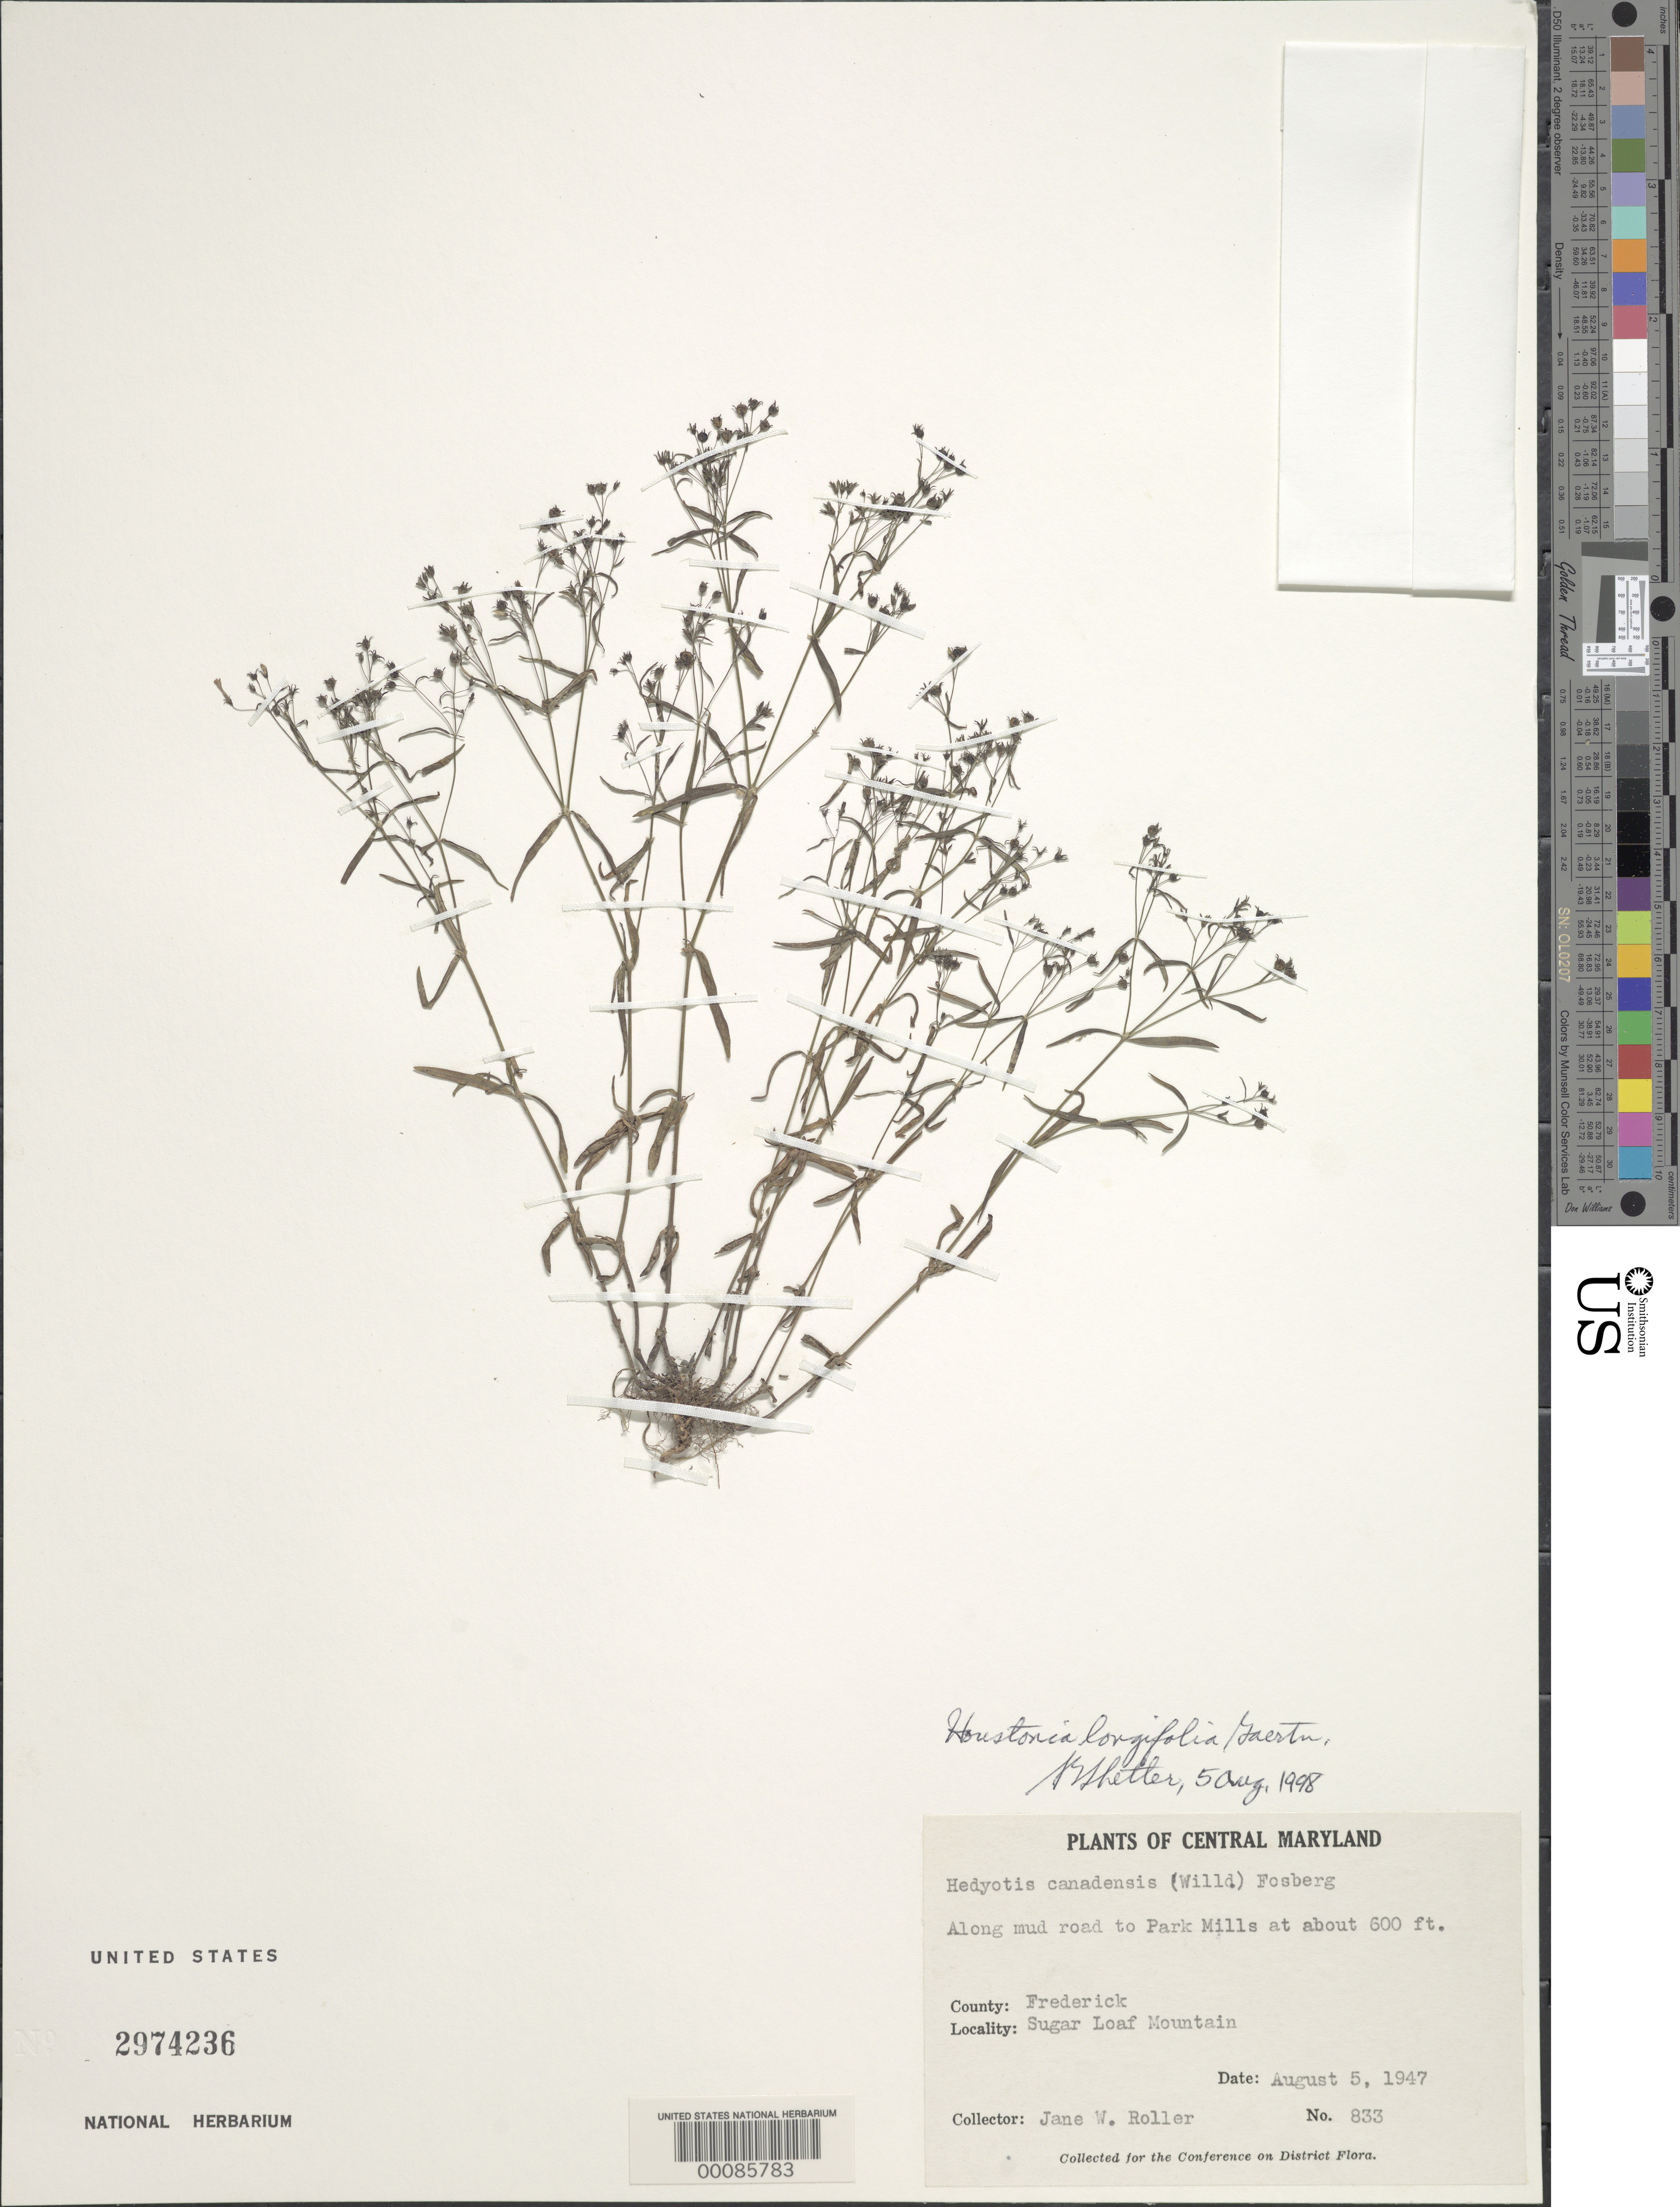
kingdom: Plantae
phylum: Tracheophyta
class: Magnoliopsida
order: Gentianales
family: Rubiaceae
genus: Houstonia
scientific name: Houstonia longifolia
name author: Gaertn.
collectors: J. W. Roller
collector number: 833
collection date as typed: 05 Aug 1947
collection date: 1947-08-05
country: United States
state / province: Maryland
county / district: Frederick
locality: Sugar Loaf Mt.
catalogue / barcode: US 2974236